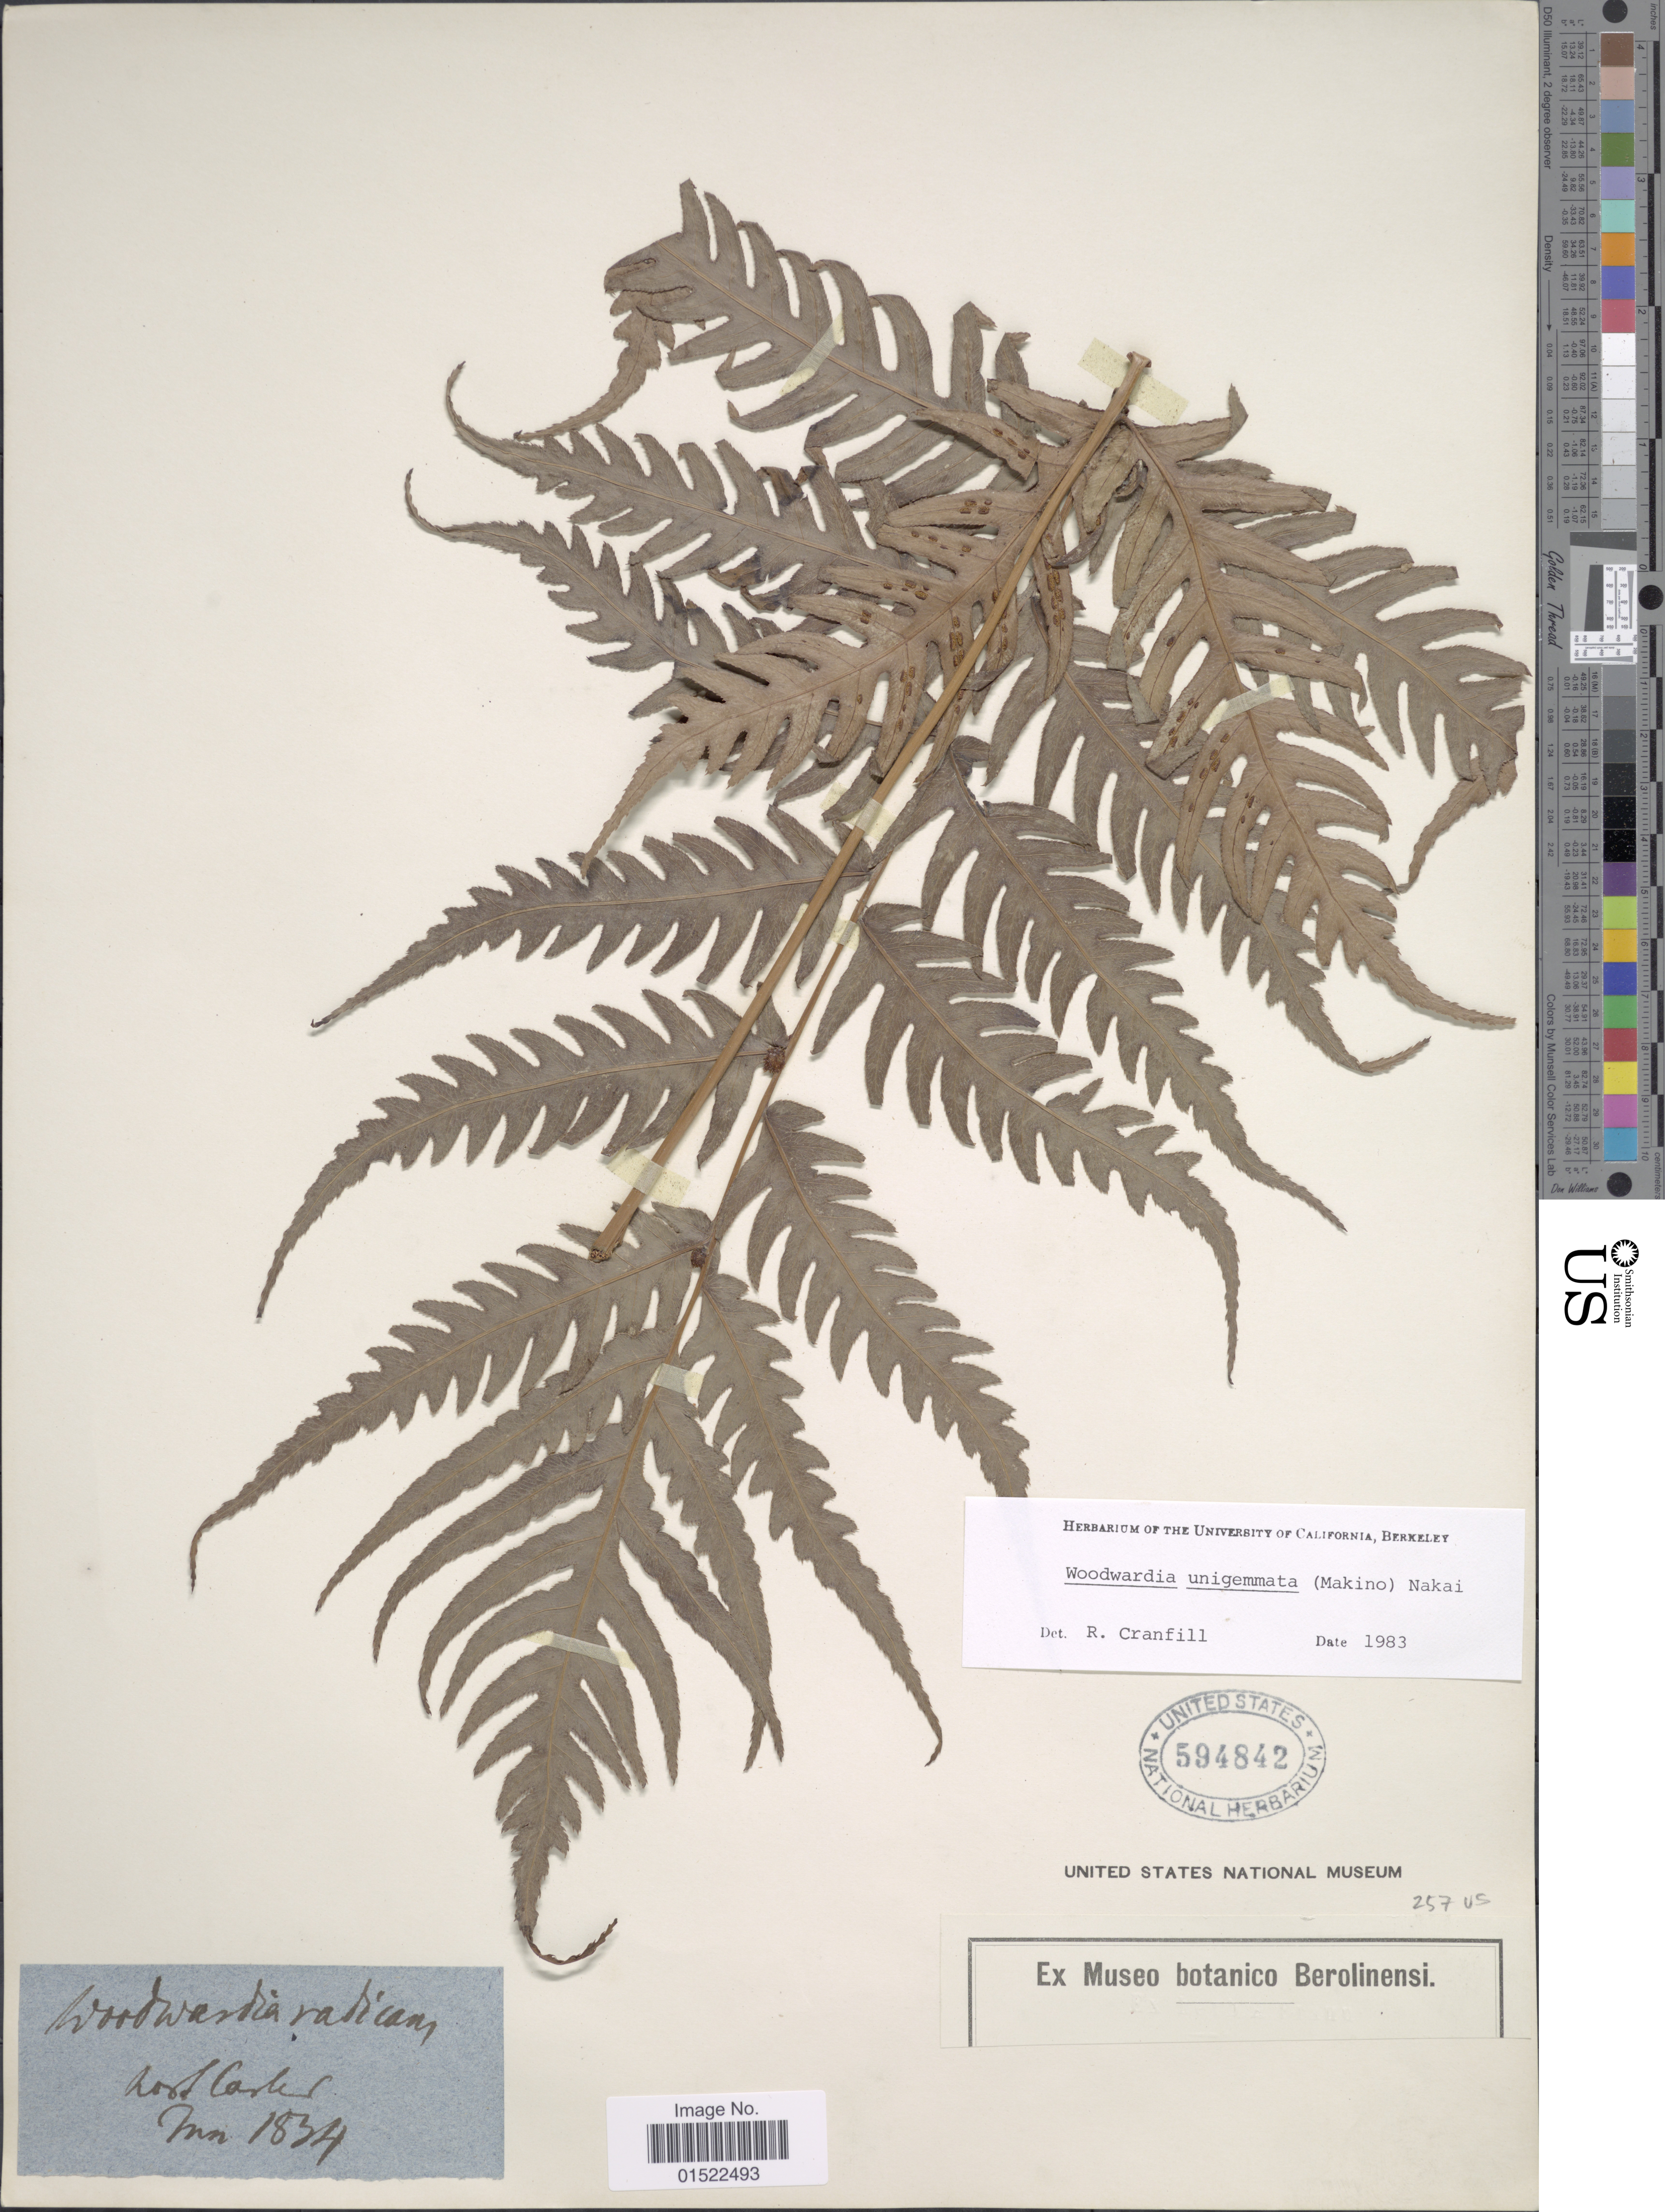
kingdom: Plantae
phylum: Tracheophyta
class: Polypodiopsida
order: Polypodiales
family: Blechnaceae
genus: Woodwardia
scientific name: Woodwardia unigemmata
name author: (Makino) Nakai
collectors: ex Museo Botanico Berolinensi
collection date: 1834-01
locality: Nort Carta [interpreted]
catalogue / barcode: US 594842